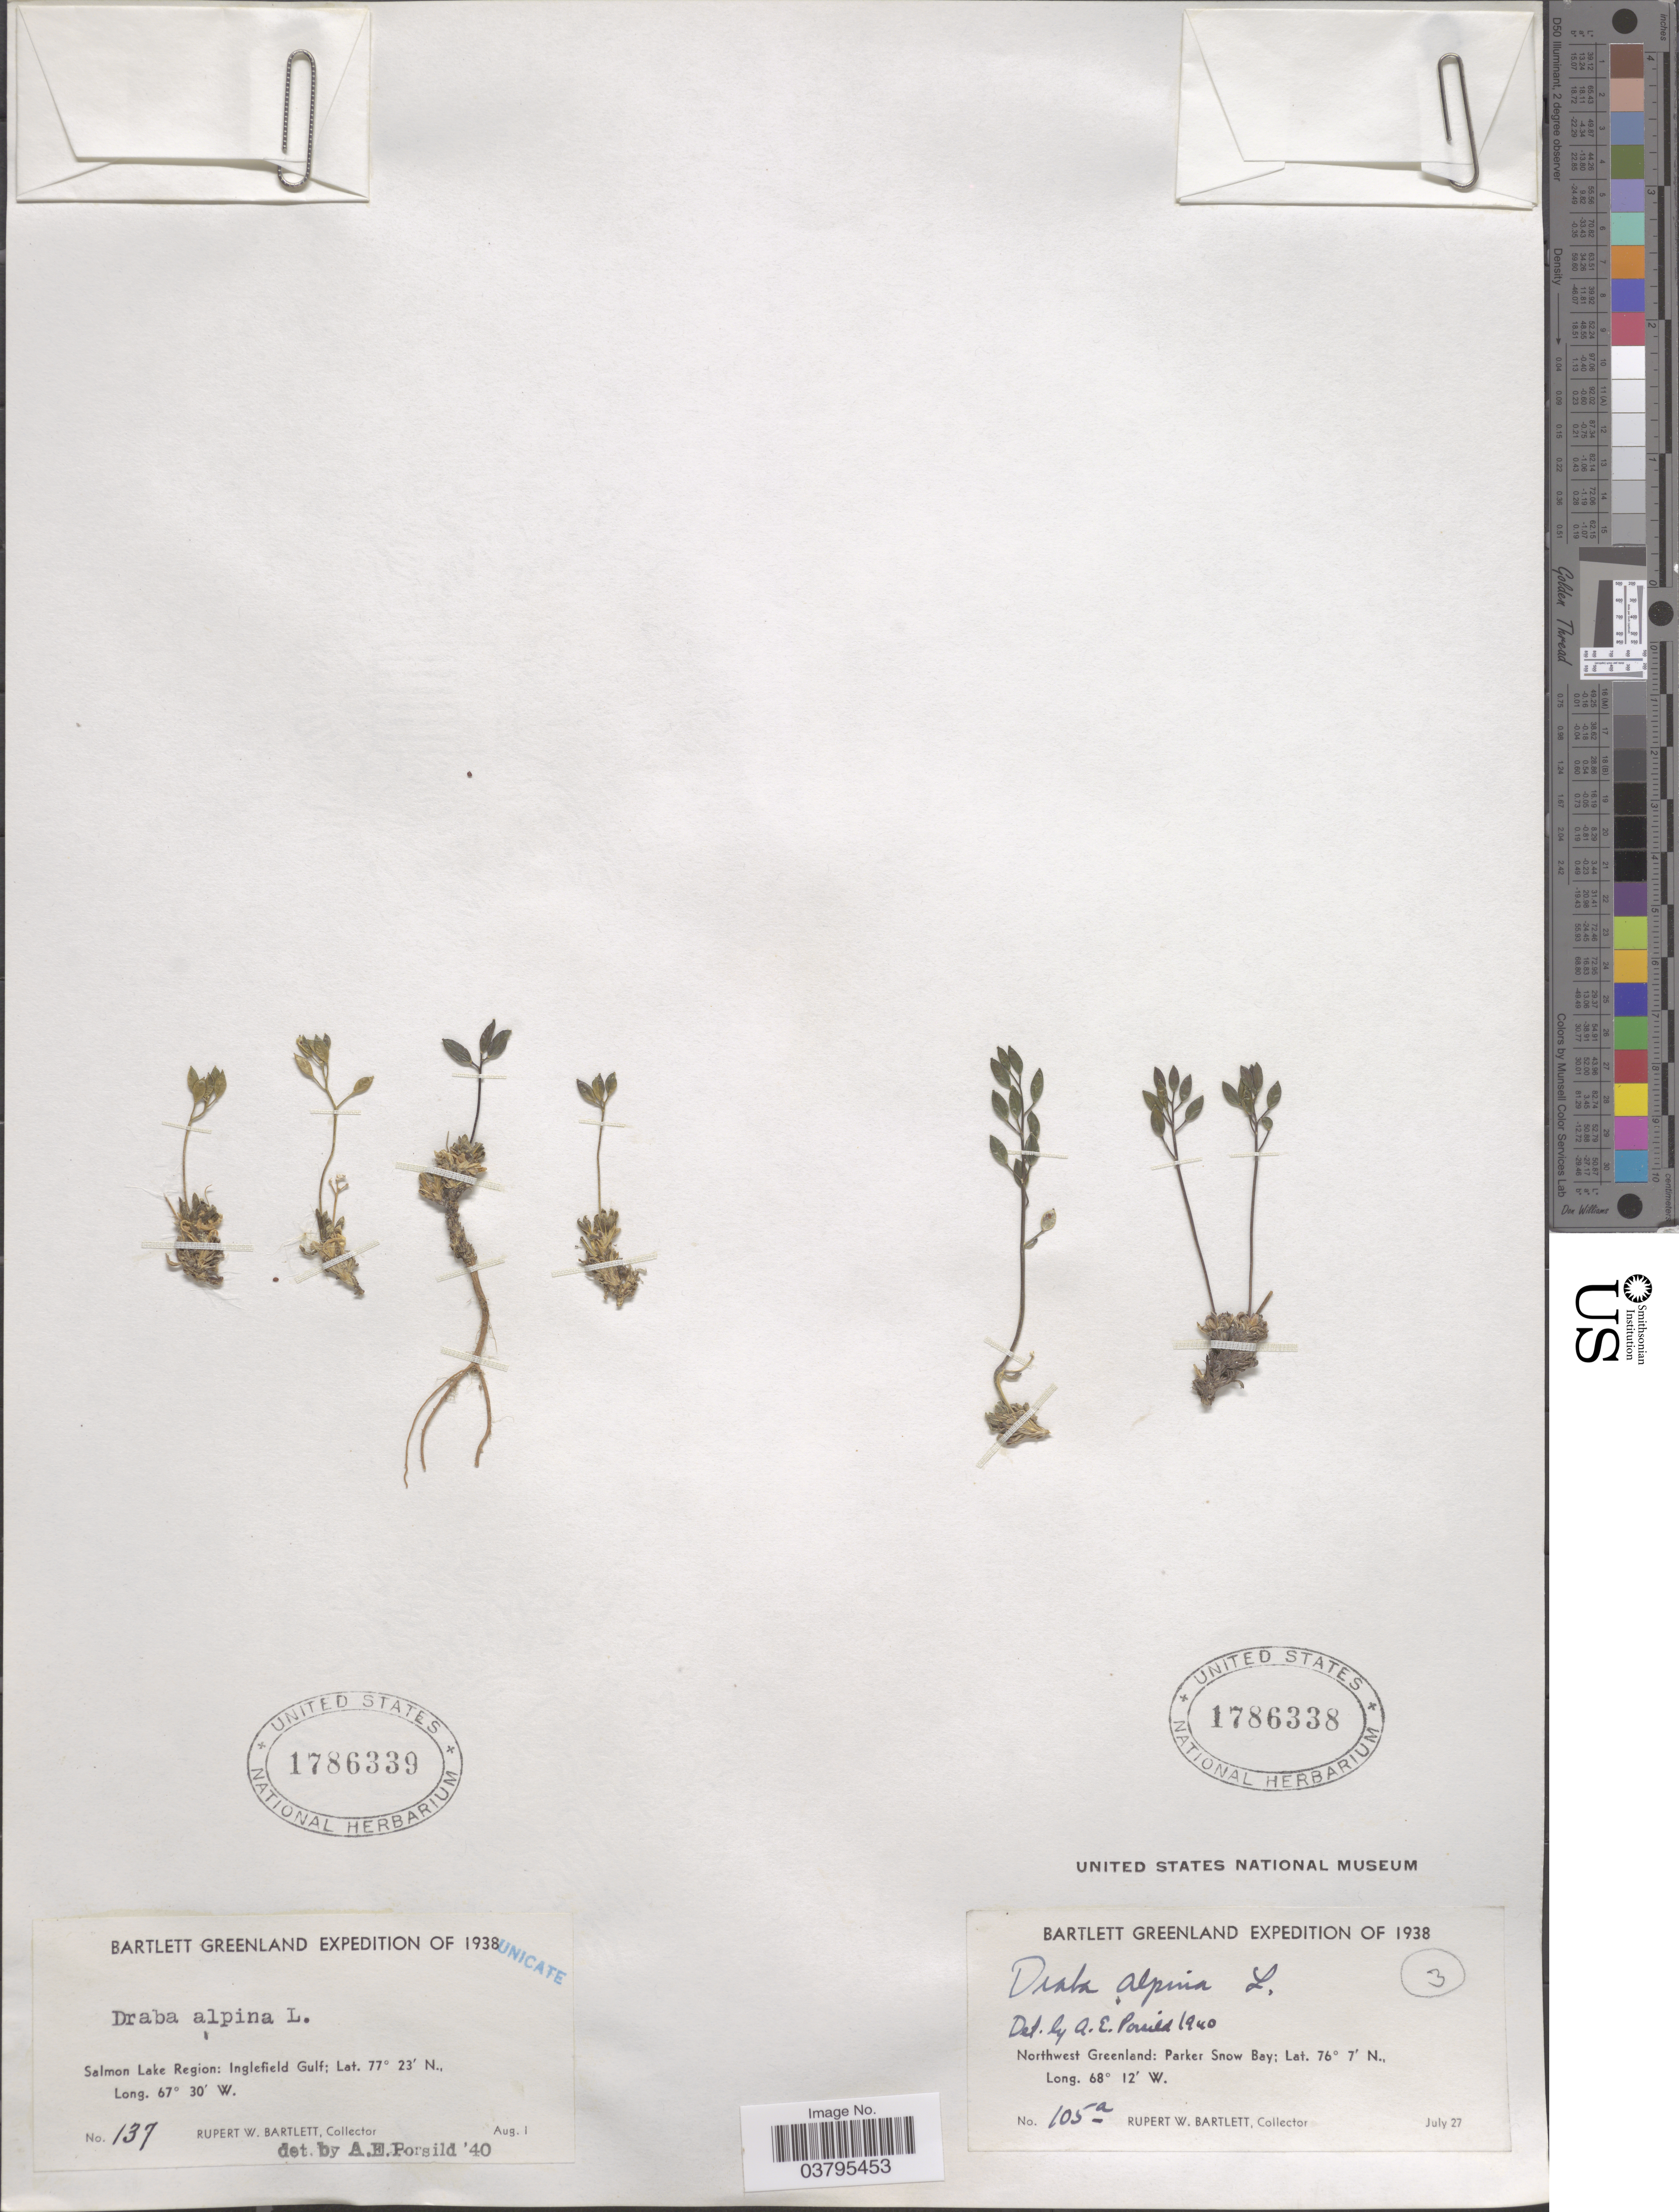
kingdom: Plantae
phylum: Tracheophyta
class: Magnoliopsida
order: Brassicales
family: Brassicaceae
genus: Draba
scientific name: Draba alpina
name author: L.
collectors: R. W. Bartlett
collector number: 105a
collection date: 1938-07-27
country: Greenland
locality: Northwest Greenland: Parker Snow Bay.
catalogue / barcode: US 1786338-2